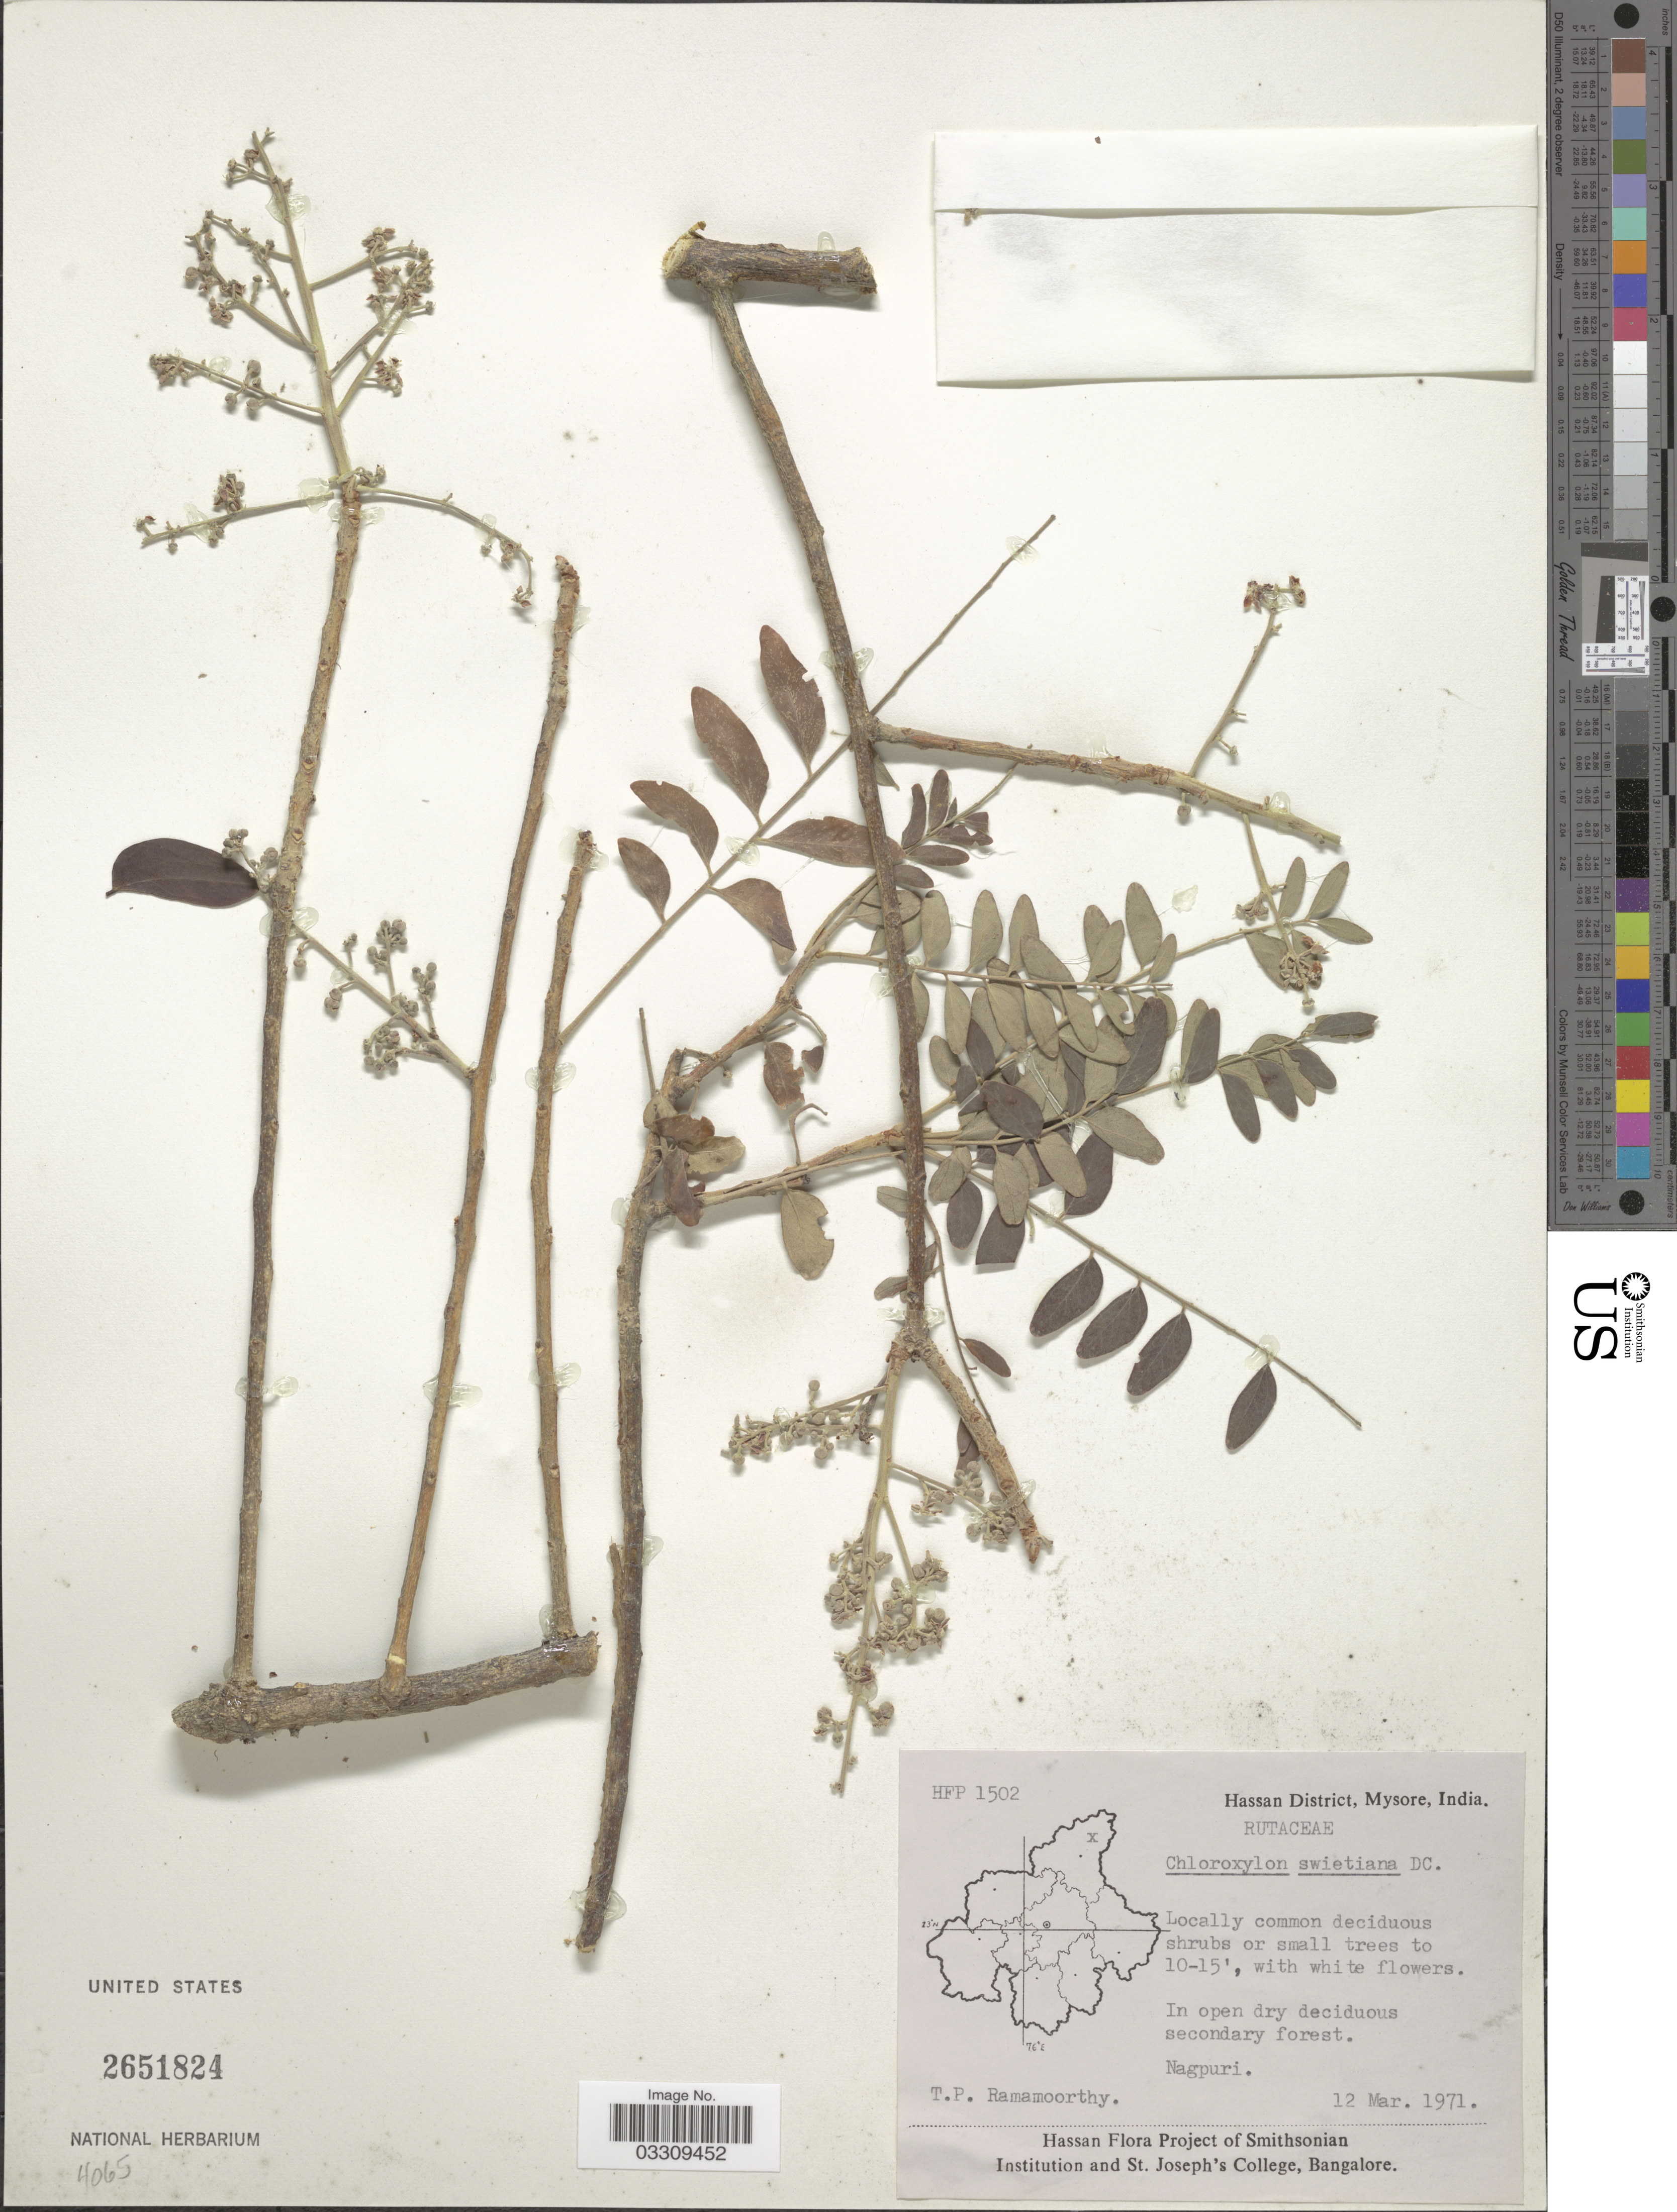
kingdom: Plantae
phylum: Tracheophyta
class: Magnoliopsida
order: Sapindales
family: Rutaceae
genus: Chloroxylon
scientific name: Chloroxylon swietenia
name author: DC.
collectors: T. P. Ramamoorthy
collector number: HFP 1502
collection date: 1971-03-12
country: India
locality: Hassan District, Mysore. Nagpuri.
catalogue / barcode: US 2651824